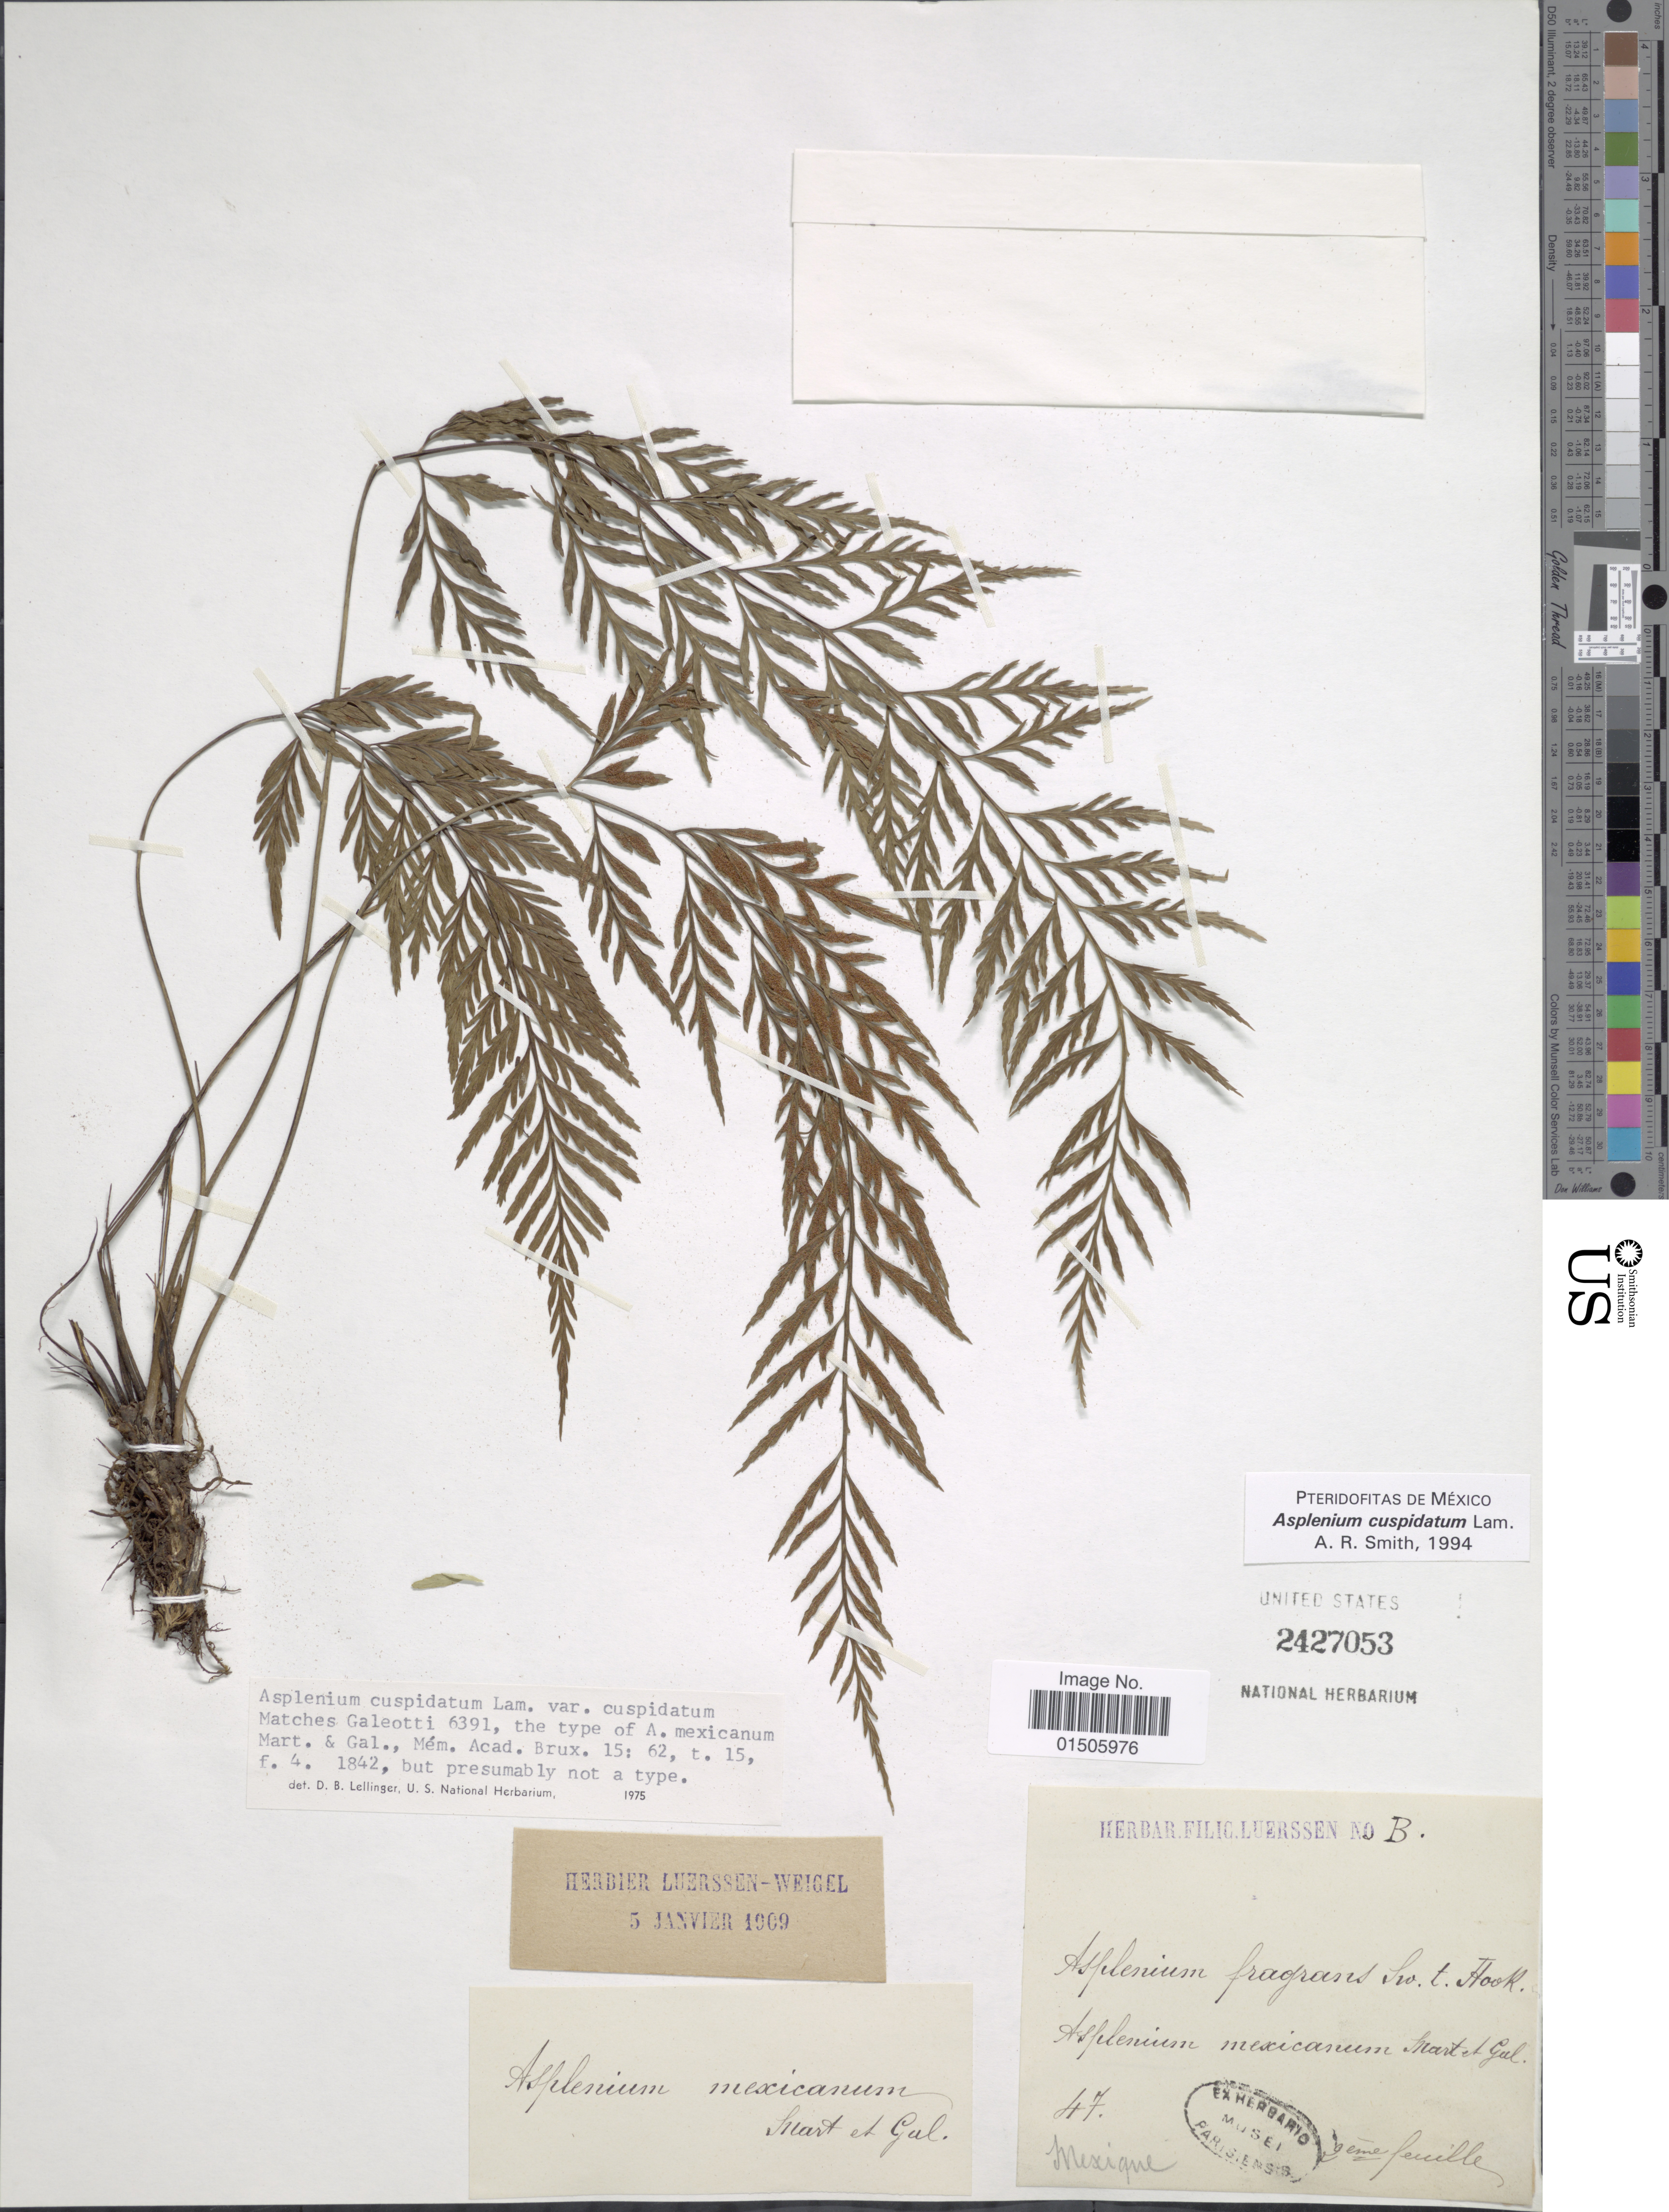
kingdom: Plantae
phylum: Tracheophyta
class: Polypodiopsida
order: Polypodiales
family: Aspleniaceae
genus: Asplenium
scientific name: Asplenium cuspidatum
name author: Lam.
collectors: ex herb. Luerssen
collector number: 47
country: Mexico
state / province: México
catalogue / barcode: US 2427053